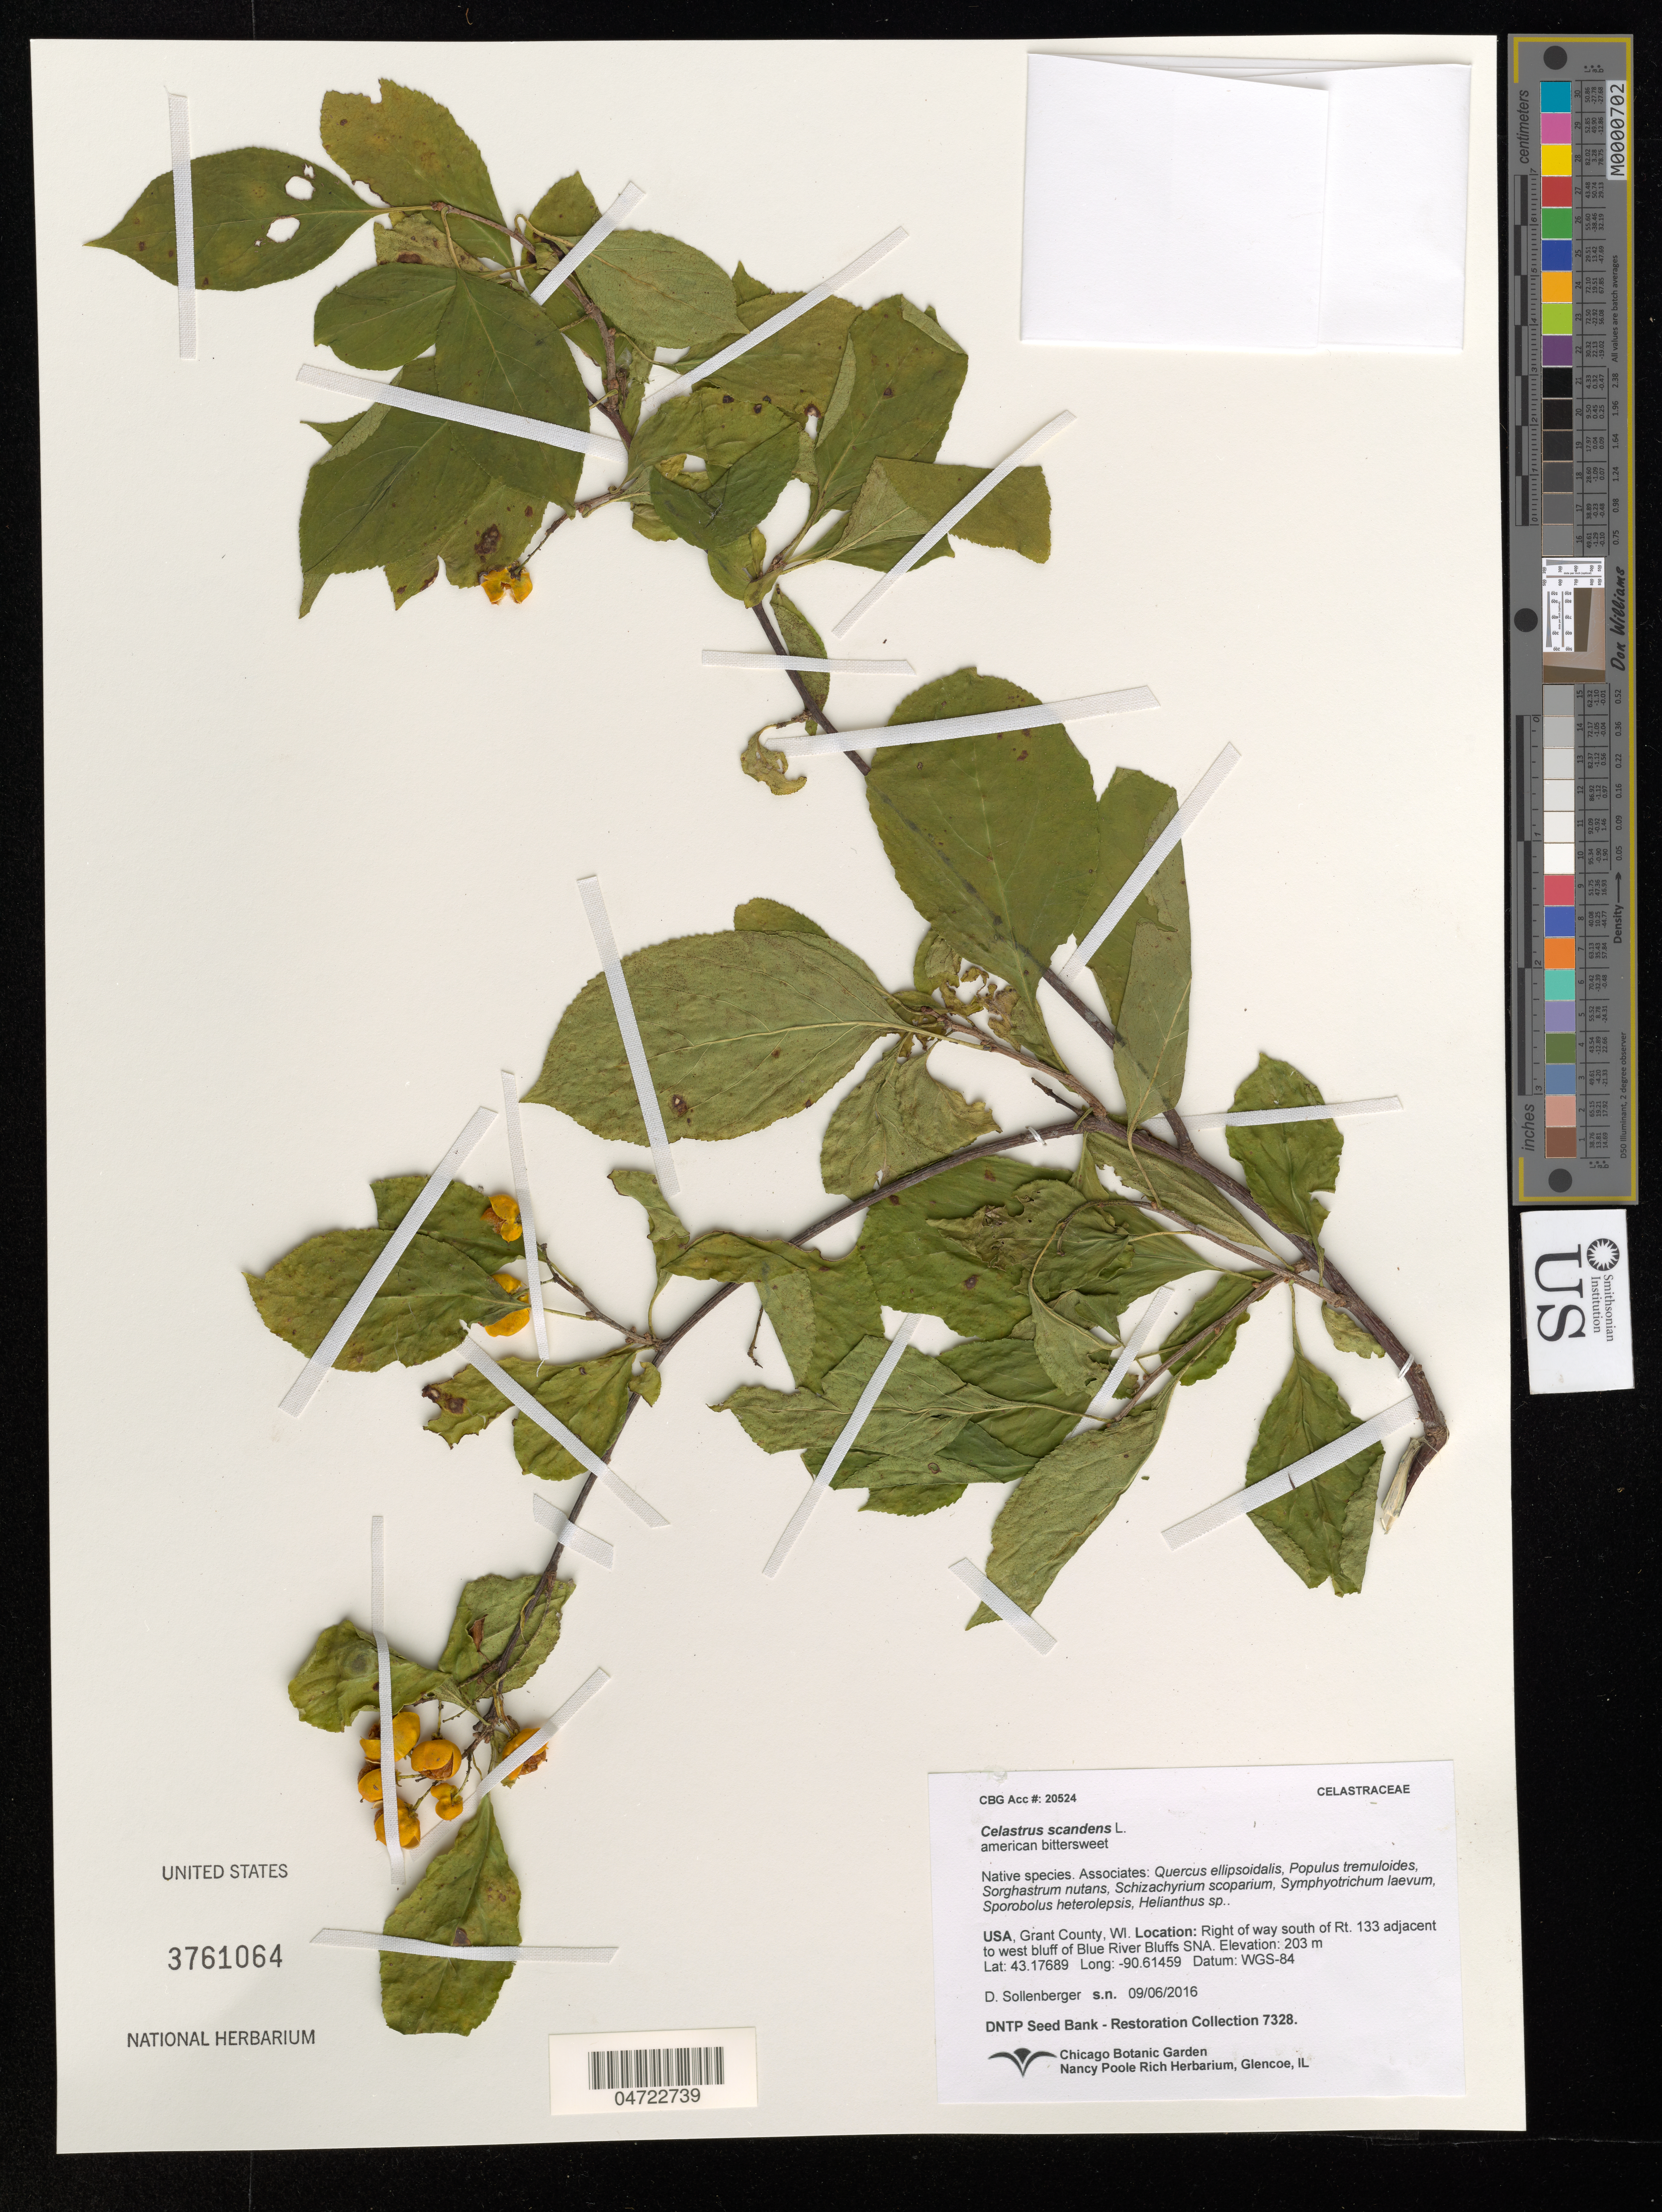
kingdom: Plantae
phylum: Tracheophyta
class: Magnoliopsida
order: Celastrales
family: Celastraceae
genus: Celastrus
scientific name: Celastrus scandens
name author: L.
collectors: D. Sollenberger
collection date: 2016-09-06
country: United States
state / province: Wisconsin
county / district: Grant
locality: Grant County. Right of way south of Rt. 133 adjacent to west bluff of Blue River Bluffs SNA.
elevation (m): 203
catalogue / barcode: US 3761064